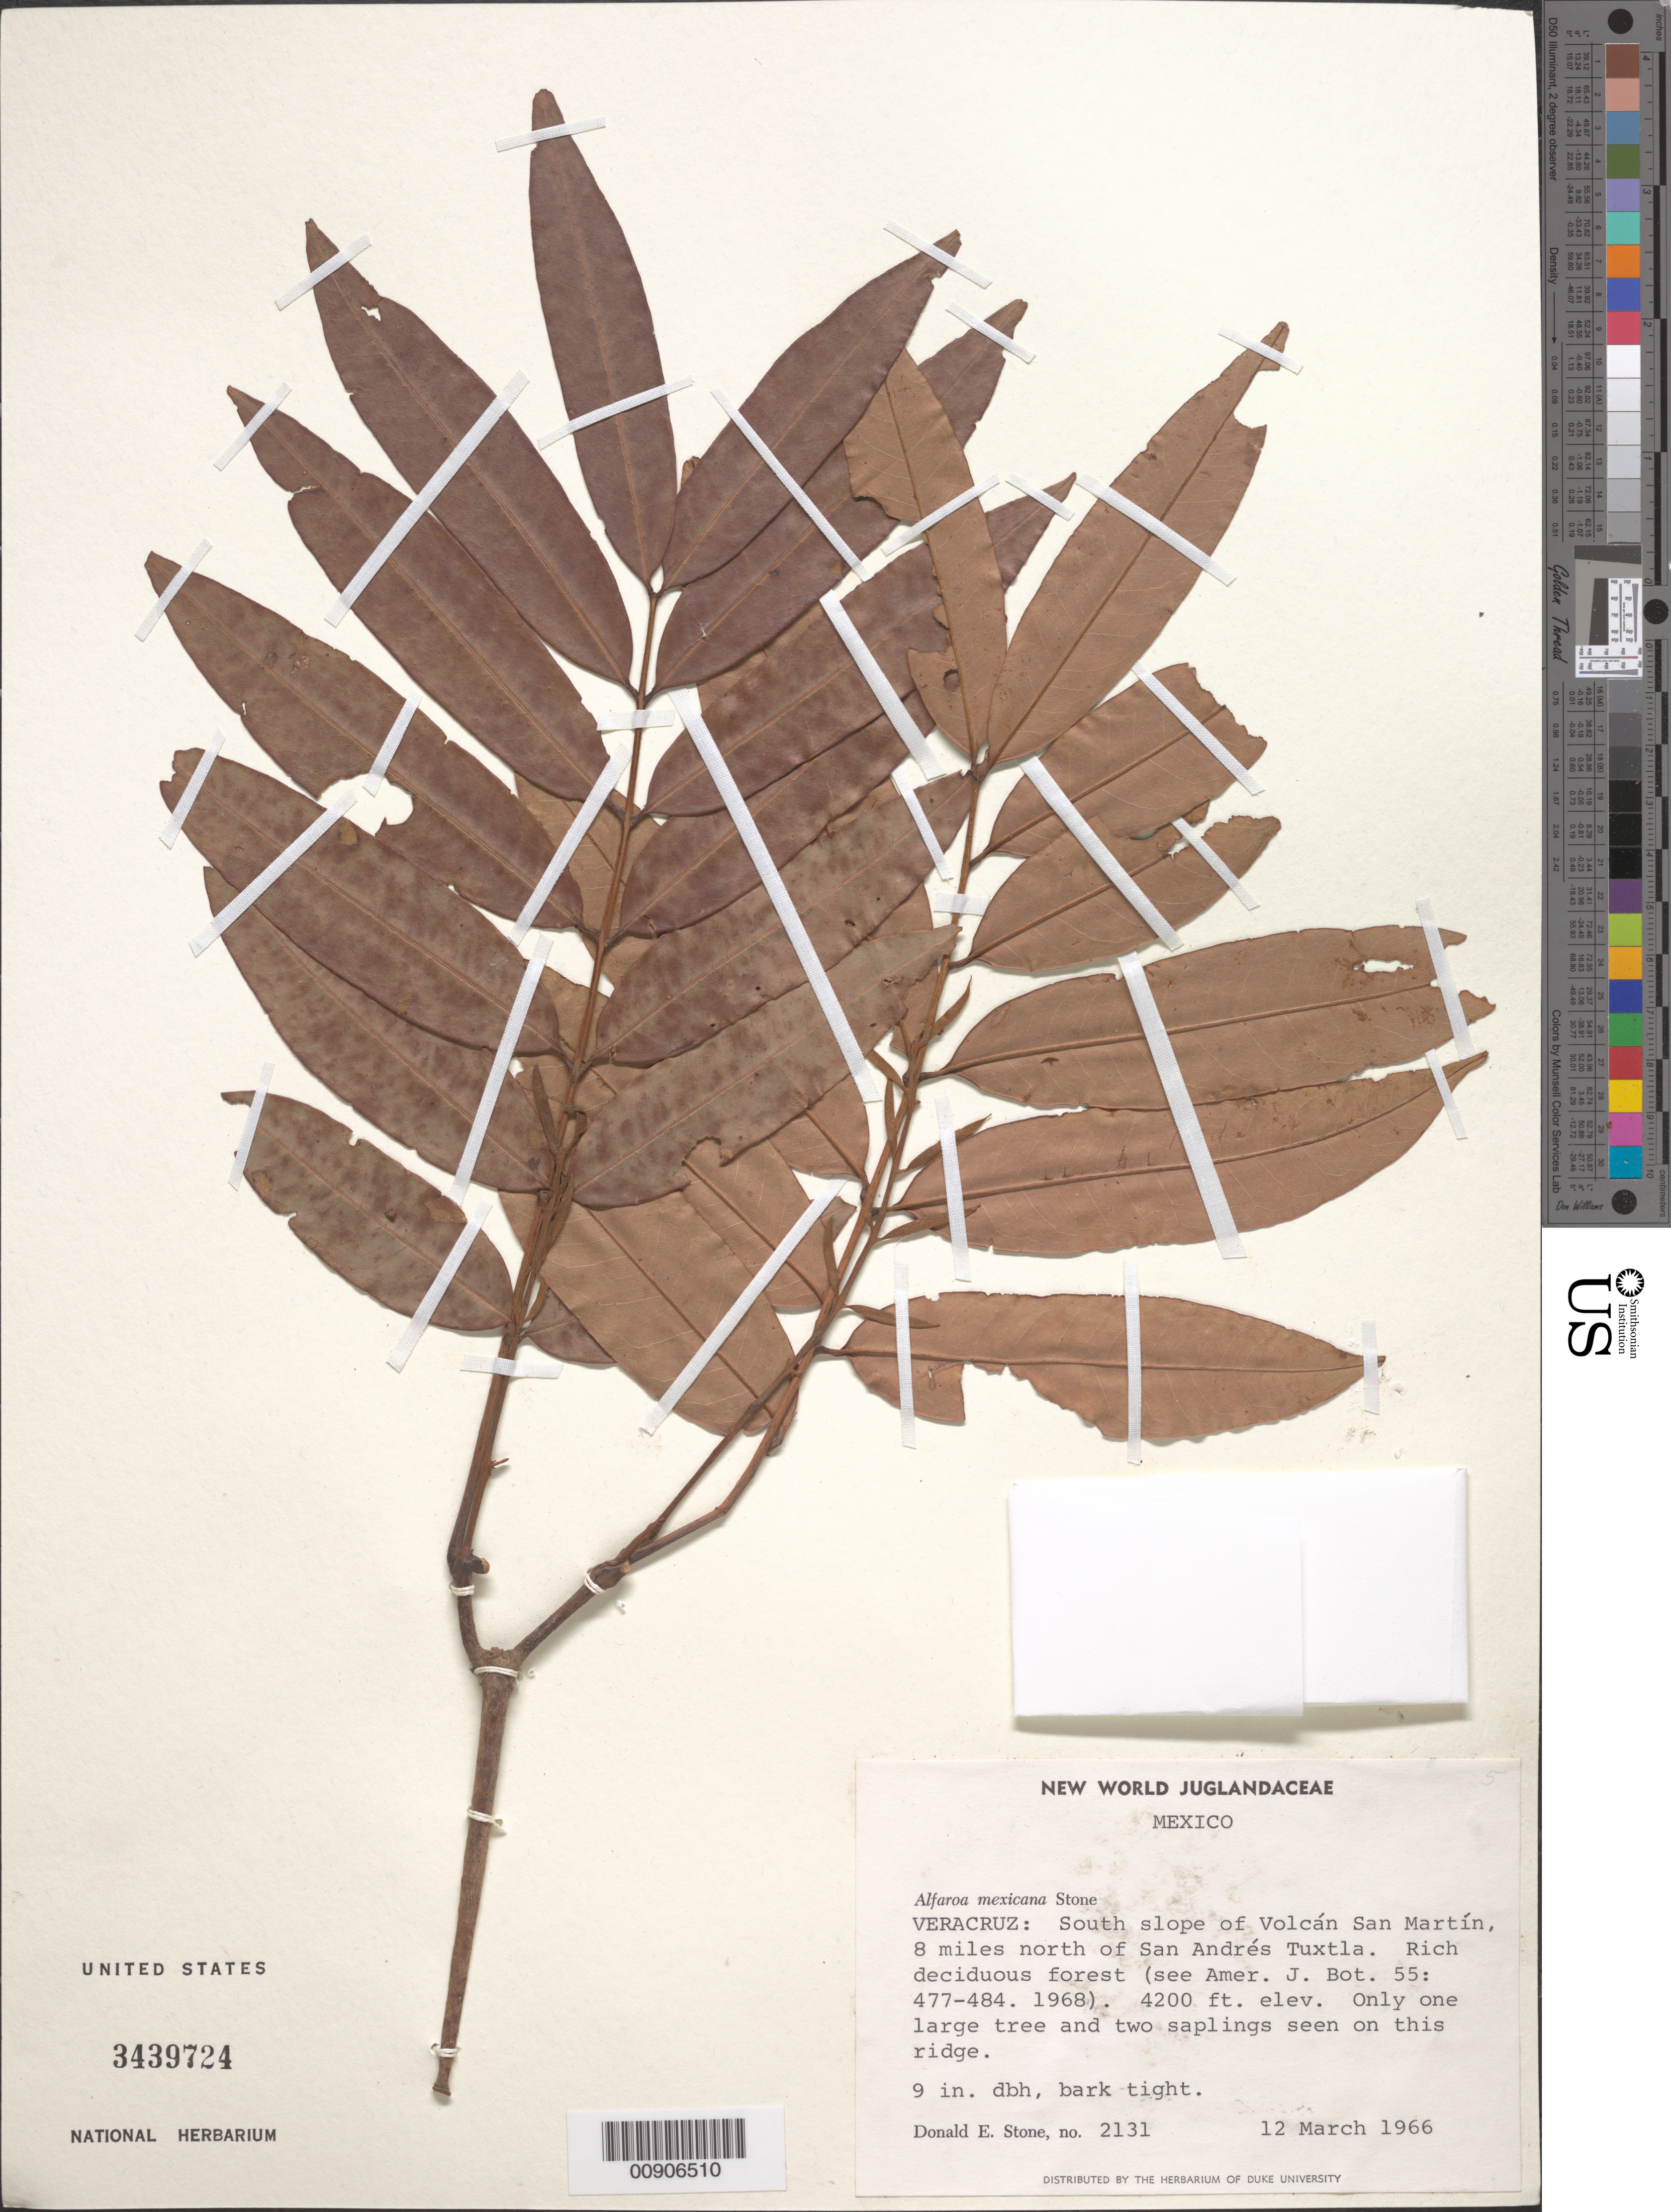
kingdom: Plantae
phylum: Tracheophyta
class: Magnoliopsida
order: Fagales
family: Juglandaceae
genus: Alfaroa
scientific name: Alfaroa mexicana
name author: D.E Stone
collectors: D. E. Stone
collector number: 2131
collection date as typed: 12 Mar 1966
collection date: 1966-03-12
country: Mexico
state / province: Veracruz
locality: Veracruz: South slope of Volcán San Martín 8 miles north of San Andrés Tuxtla.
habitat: Rich deciduous forest.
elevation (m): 1280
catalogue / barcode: US 3439724